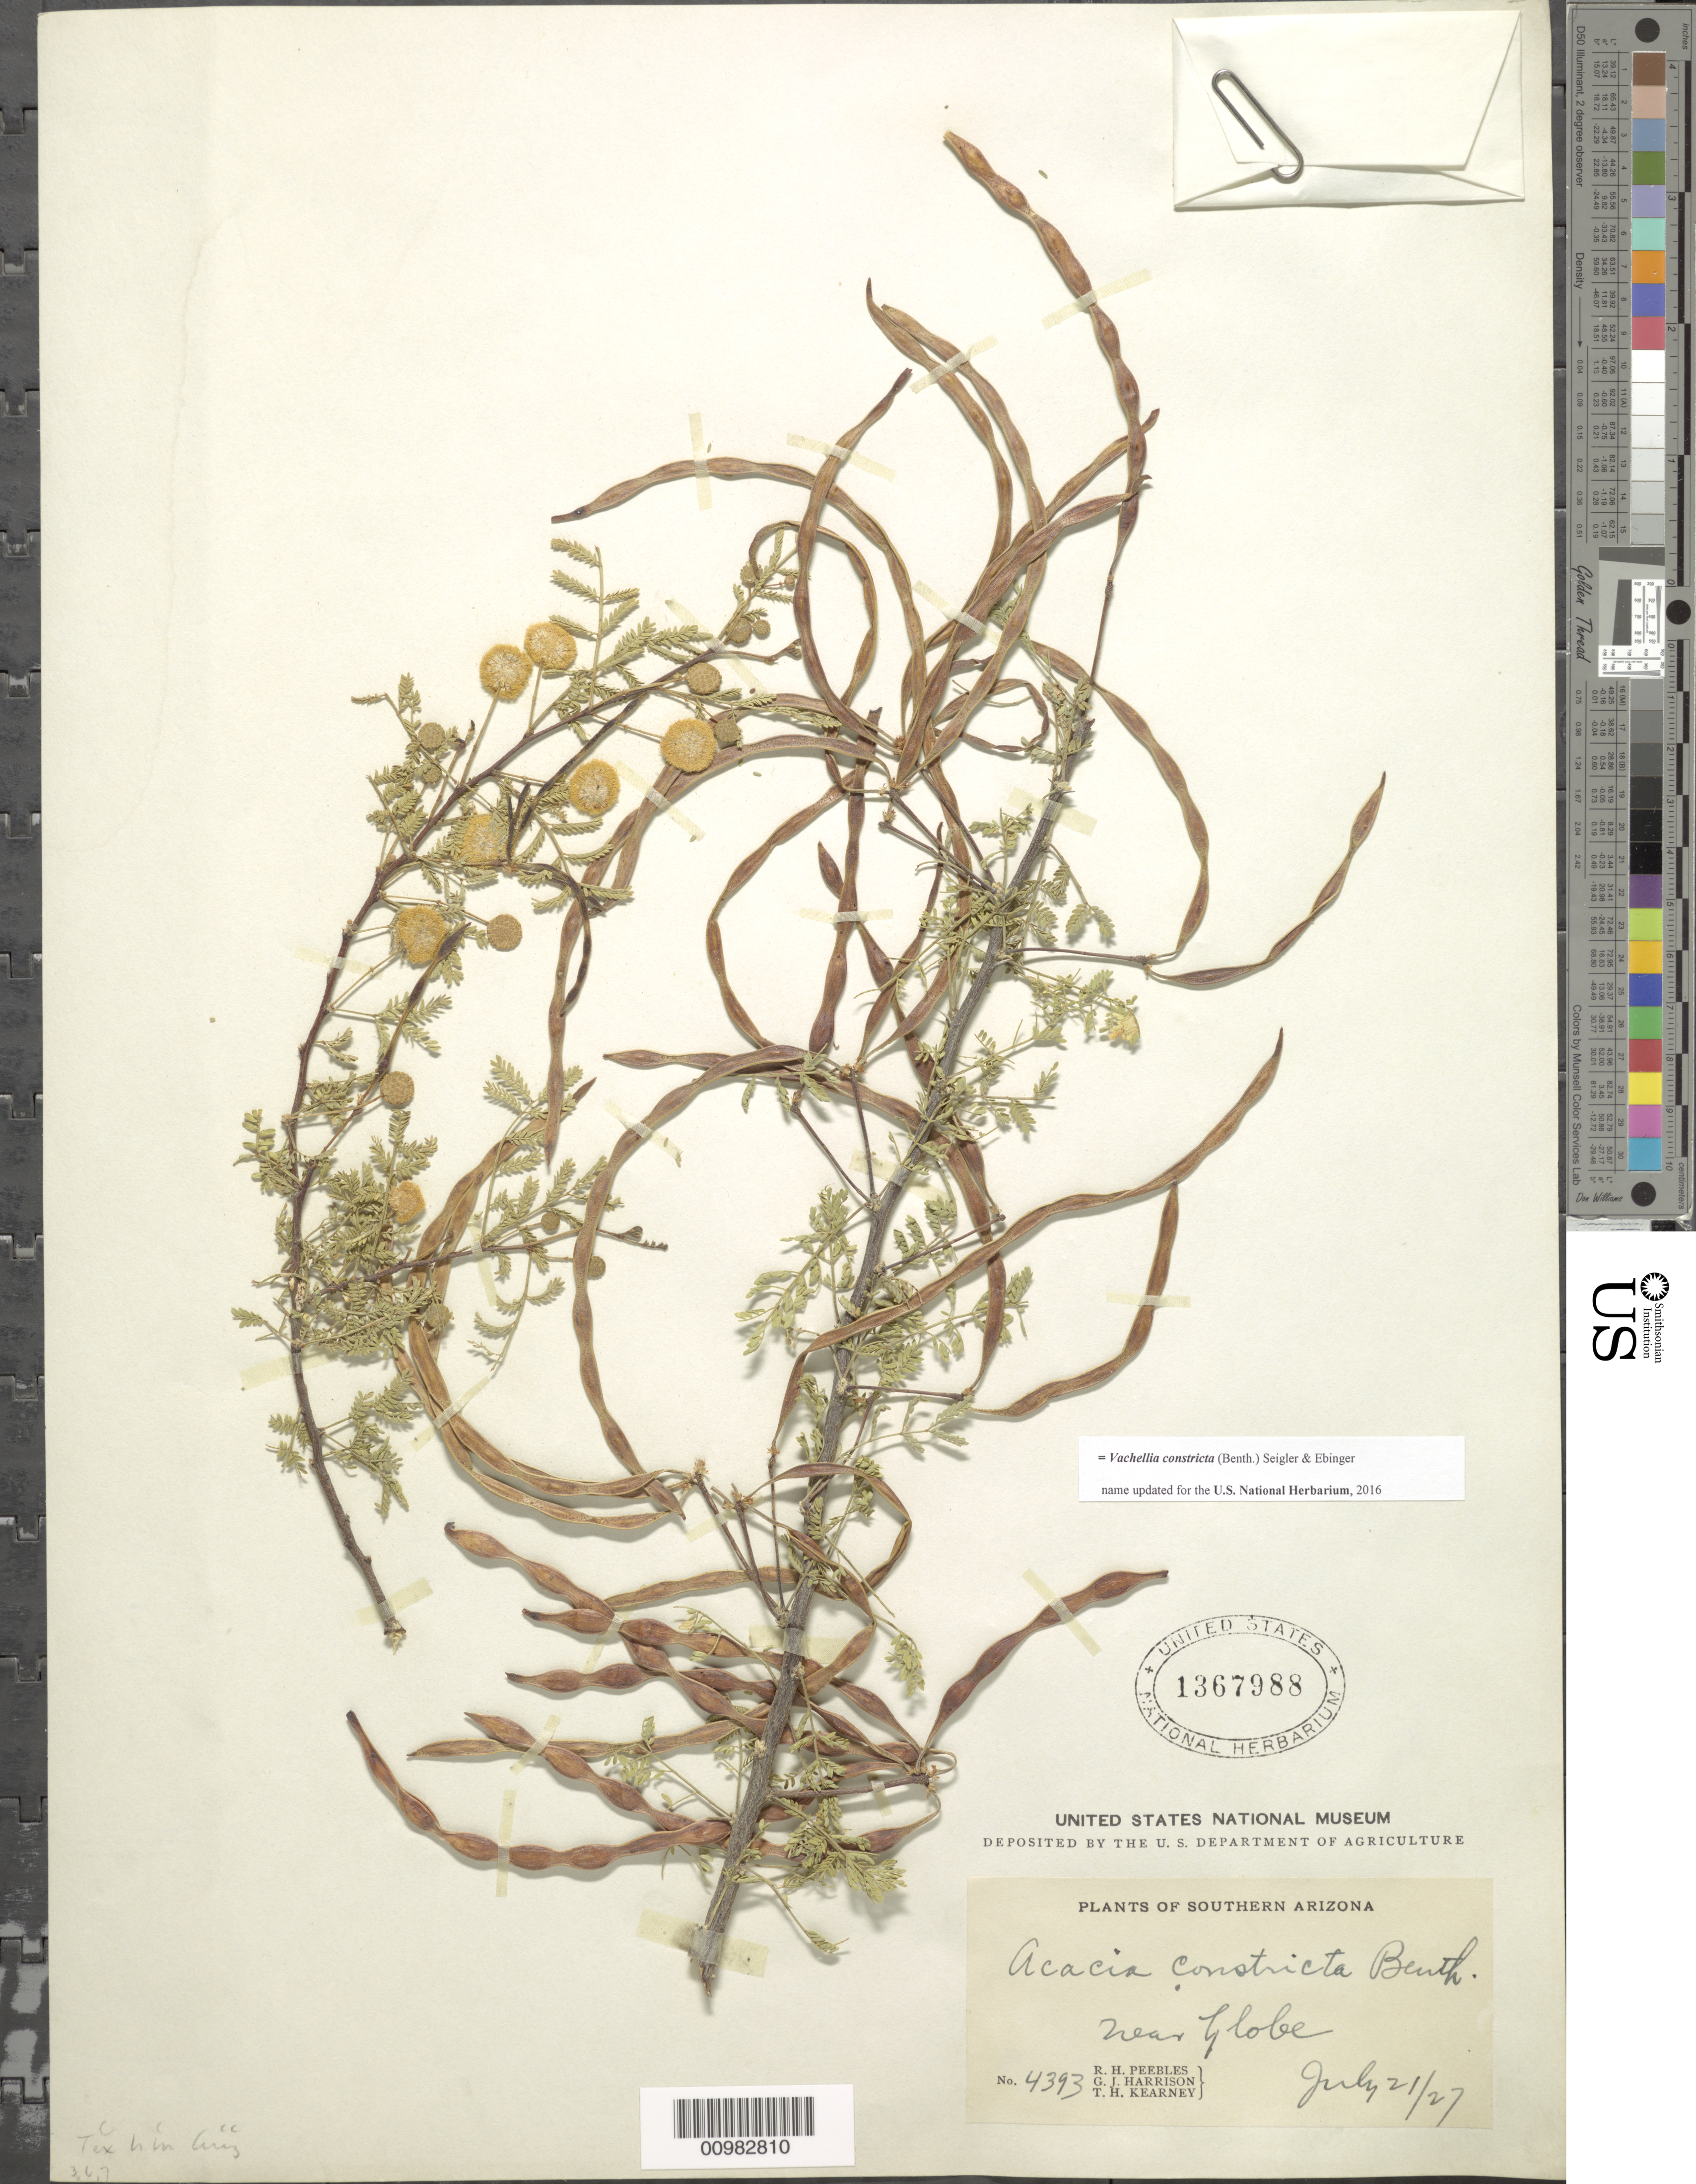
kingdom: Plantae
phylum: Tracheophyta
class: Magnoliopsida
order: Fabales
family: Fabaceae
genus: Vachellia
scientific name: Vachellia constricta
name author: (Benth.) Seigler & Ebinger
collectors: R. H. Peebles & G. J. Harrison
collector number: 4393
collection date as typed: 21 Jul 1927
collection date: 1927-07-21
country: United States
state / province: Arizona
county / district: Gila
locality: Near Globe.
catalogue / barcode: US 1367988